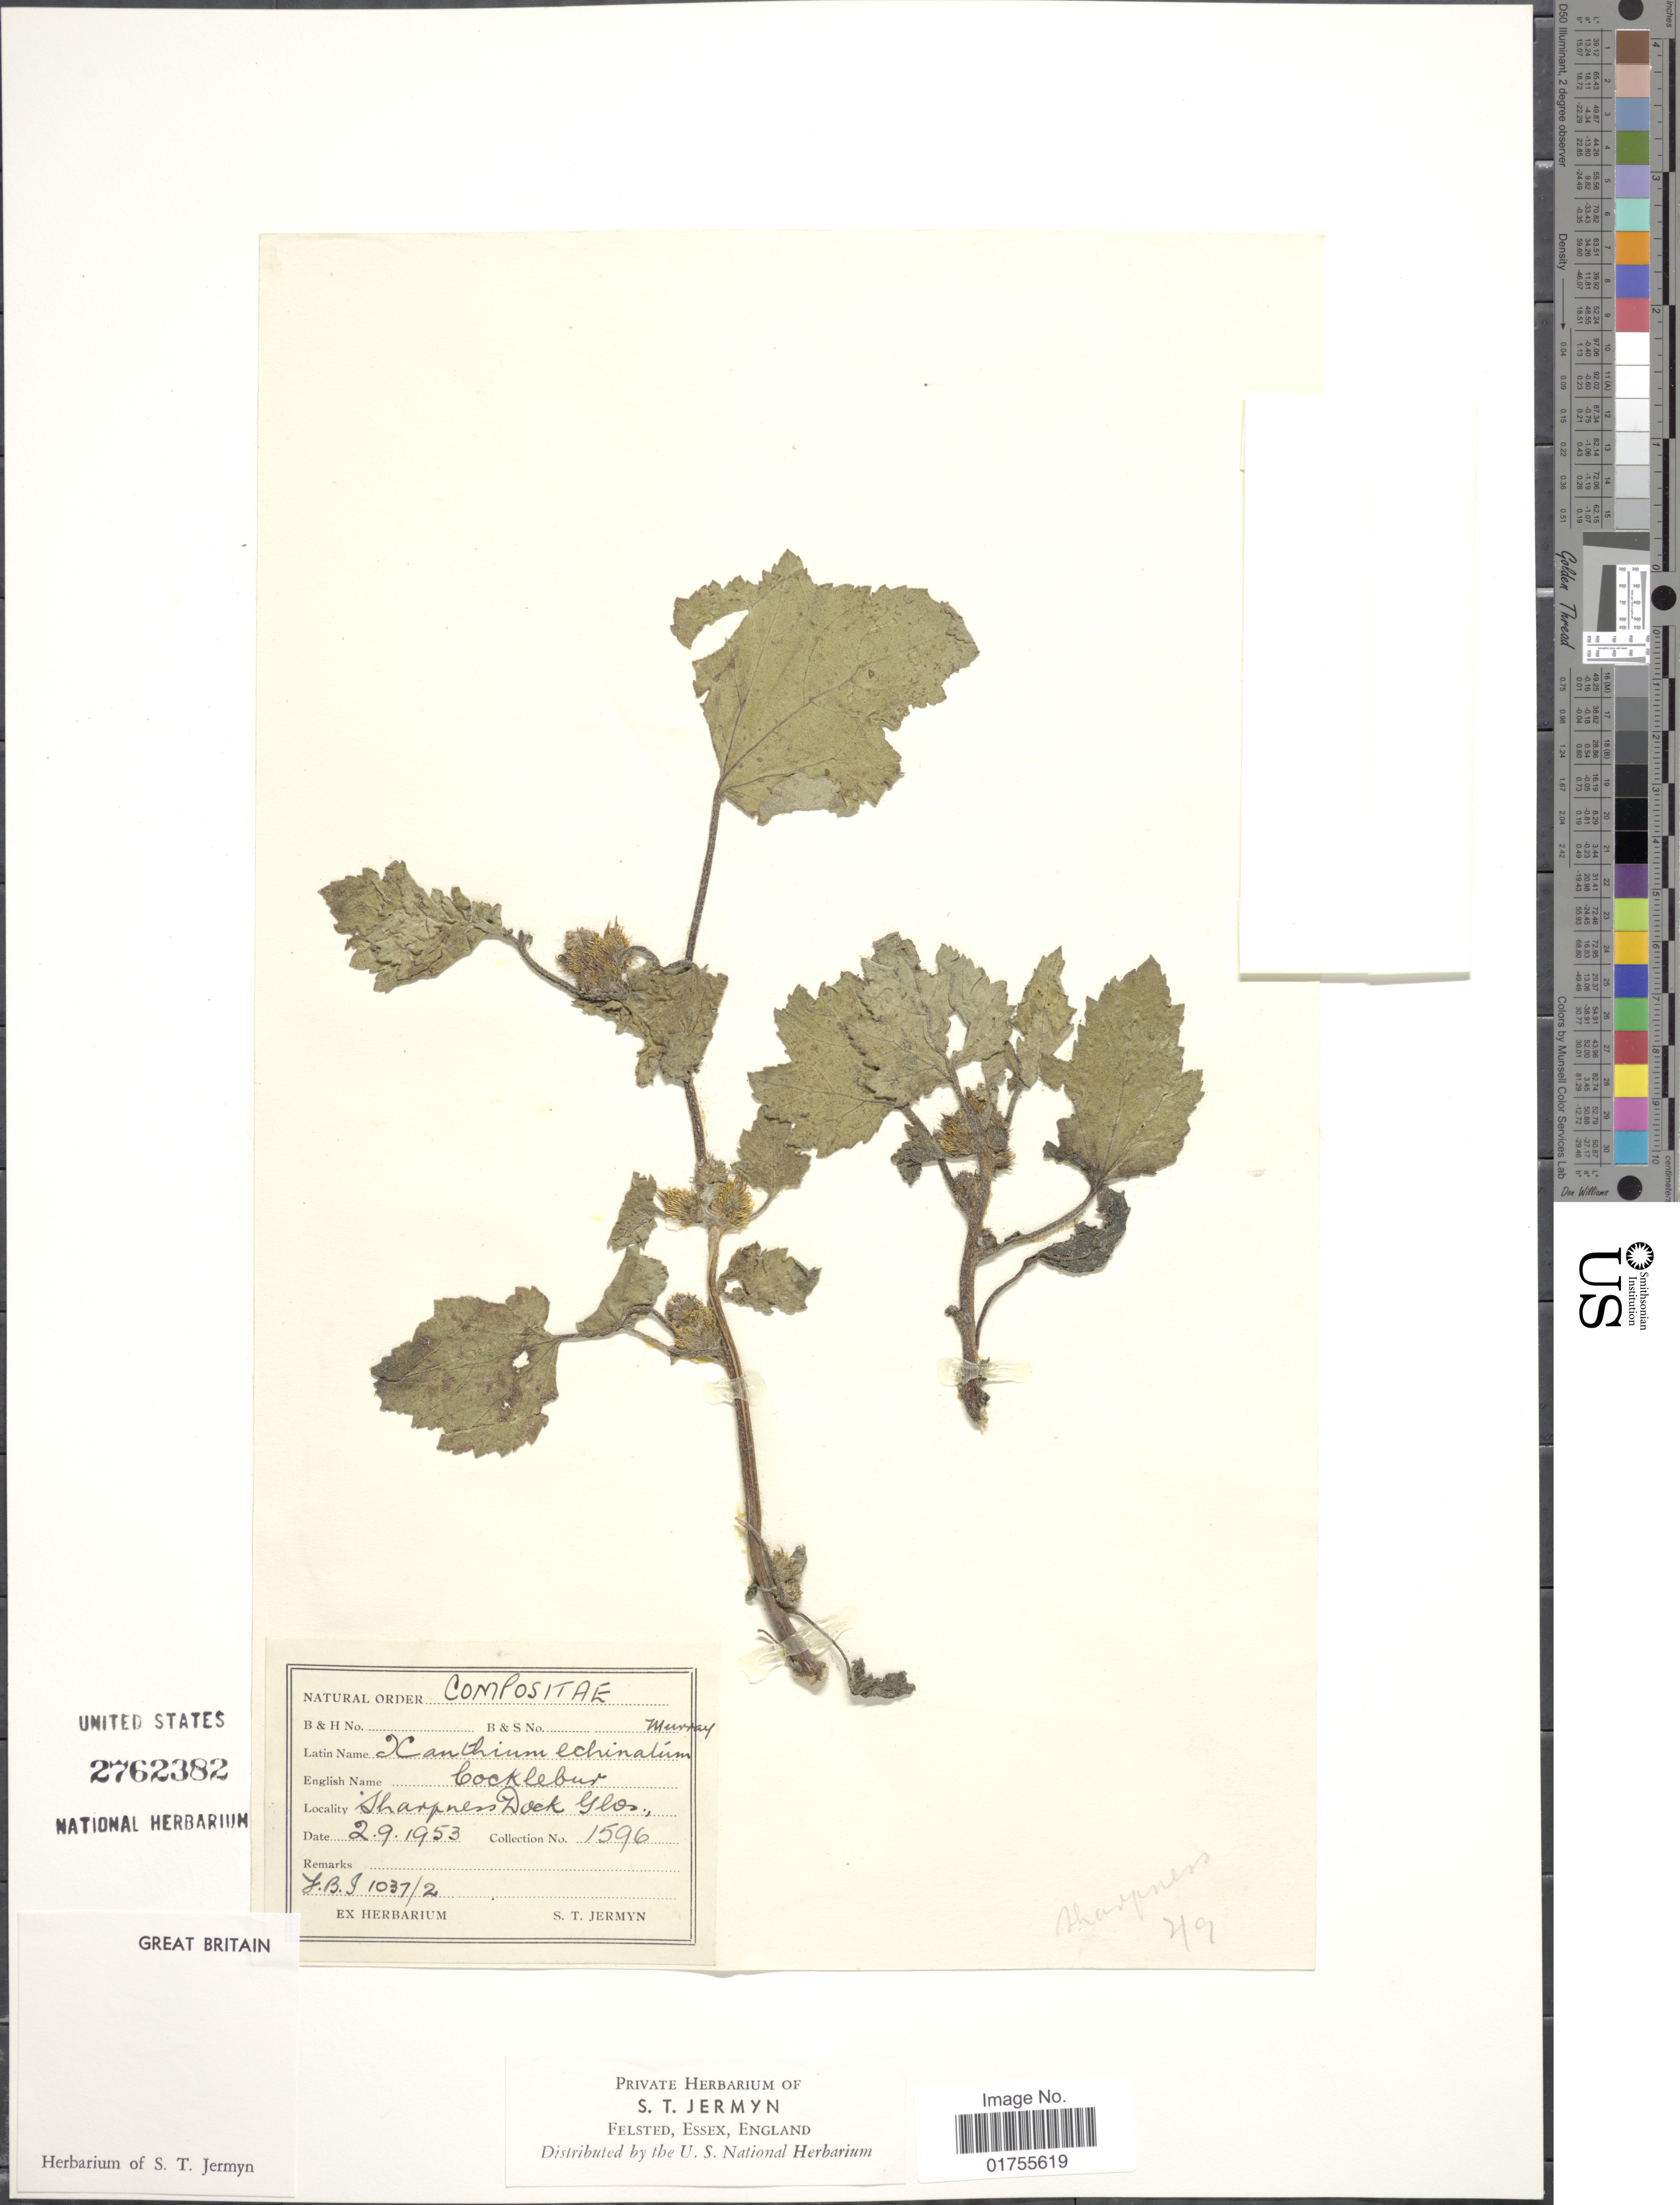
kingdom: Plantae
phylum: Tracheophyta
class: Magnoliopsida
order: Asterales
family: Asteraceae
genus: Xanthium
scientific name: Xanthium echinatum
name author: Murray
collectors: S. Jermyn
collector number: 1596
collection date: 1953-09-02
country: United Kingdom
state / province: England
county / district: Gloucestershire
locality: Sharpenes Dock.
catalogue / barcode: US 2762382